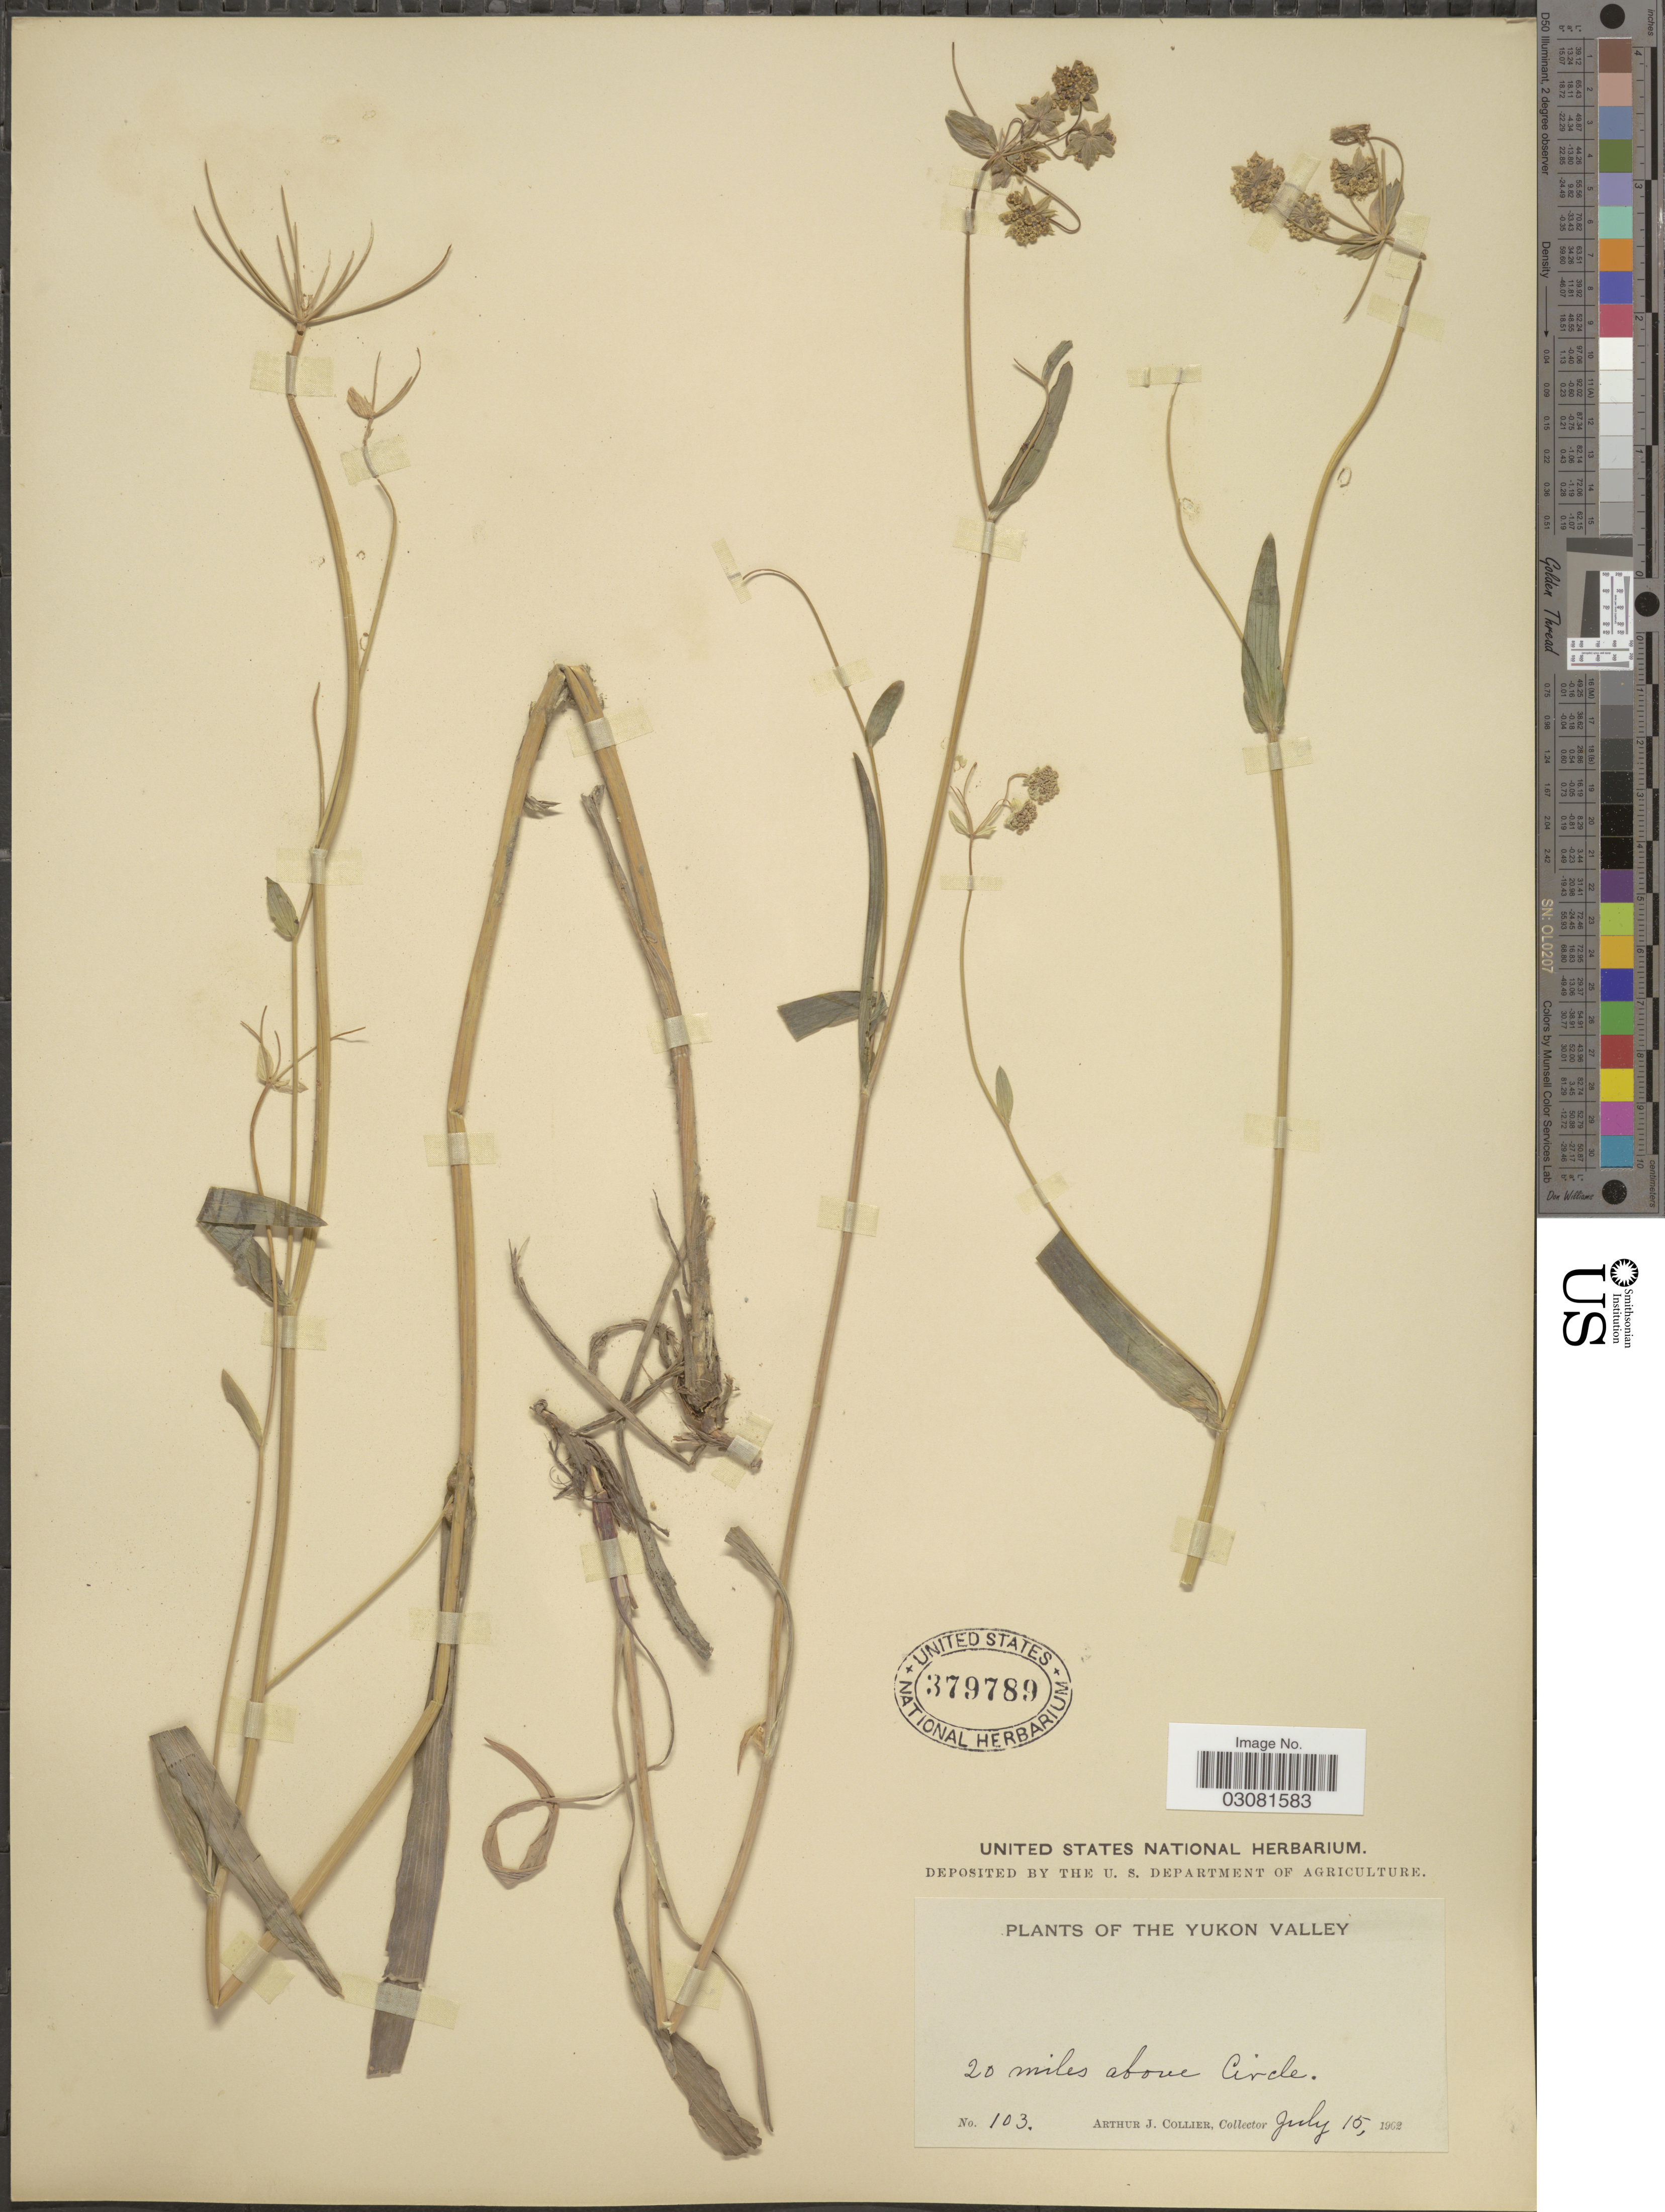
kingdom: Plantae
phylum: Tracheophyta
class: Magnoliopsida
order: Apiales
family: Apiaceae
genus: Bupleurum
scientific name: Bupleurum americanum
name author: J.M. Coult. & Rose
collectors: A. Collier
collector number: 103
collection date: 1902-07-15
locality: The Yukon Valley, 20 miles above Circle.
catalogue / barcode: US 379789